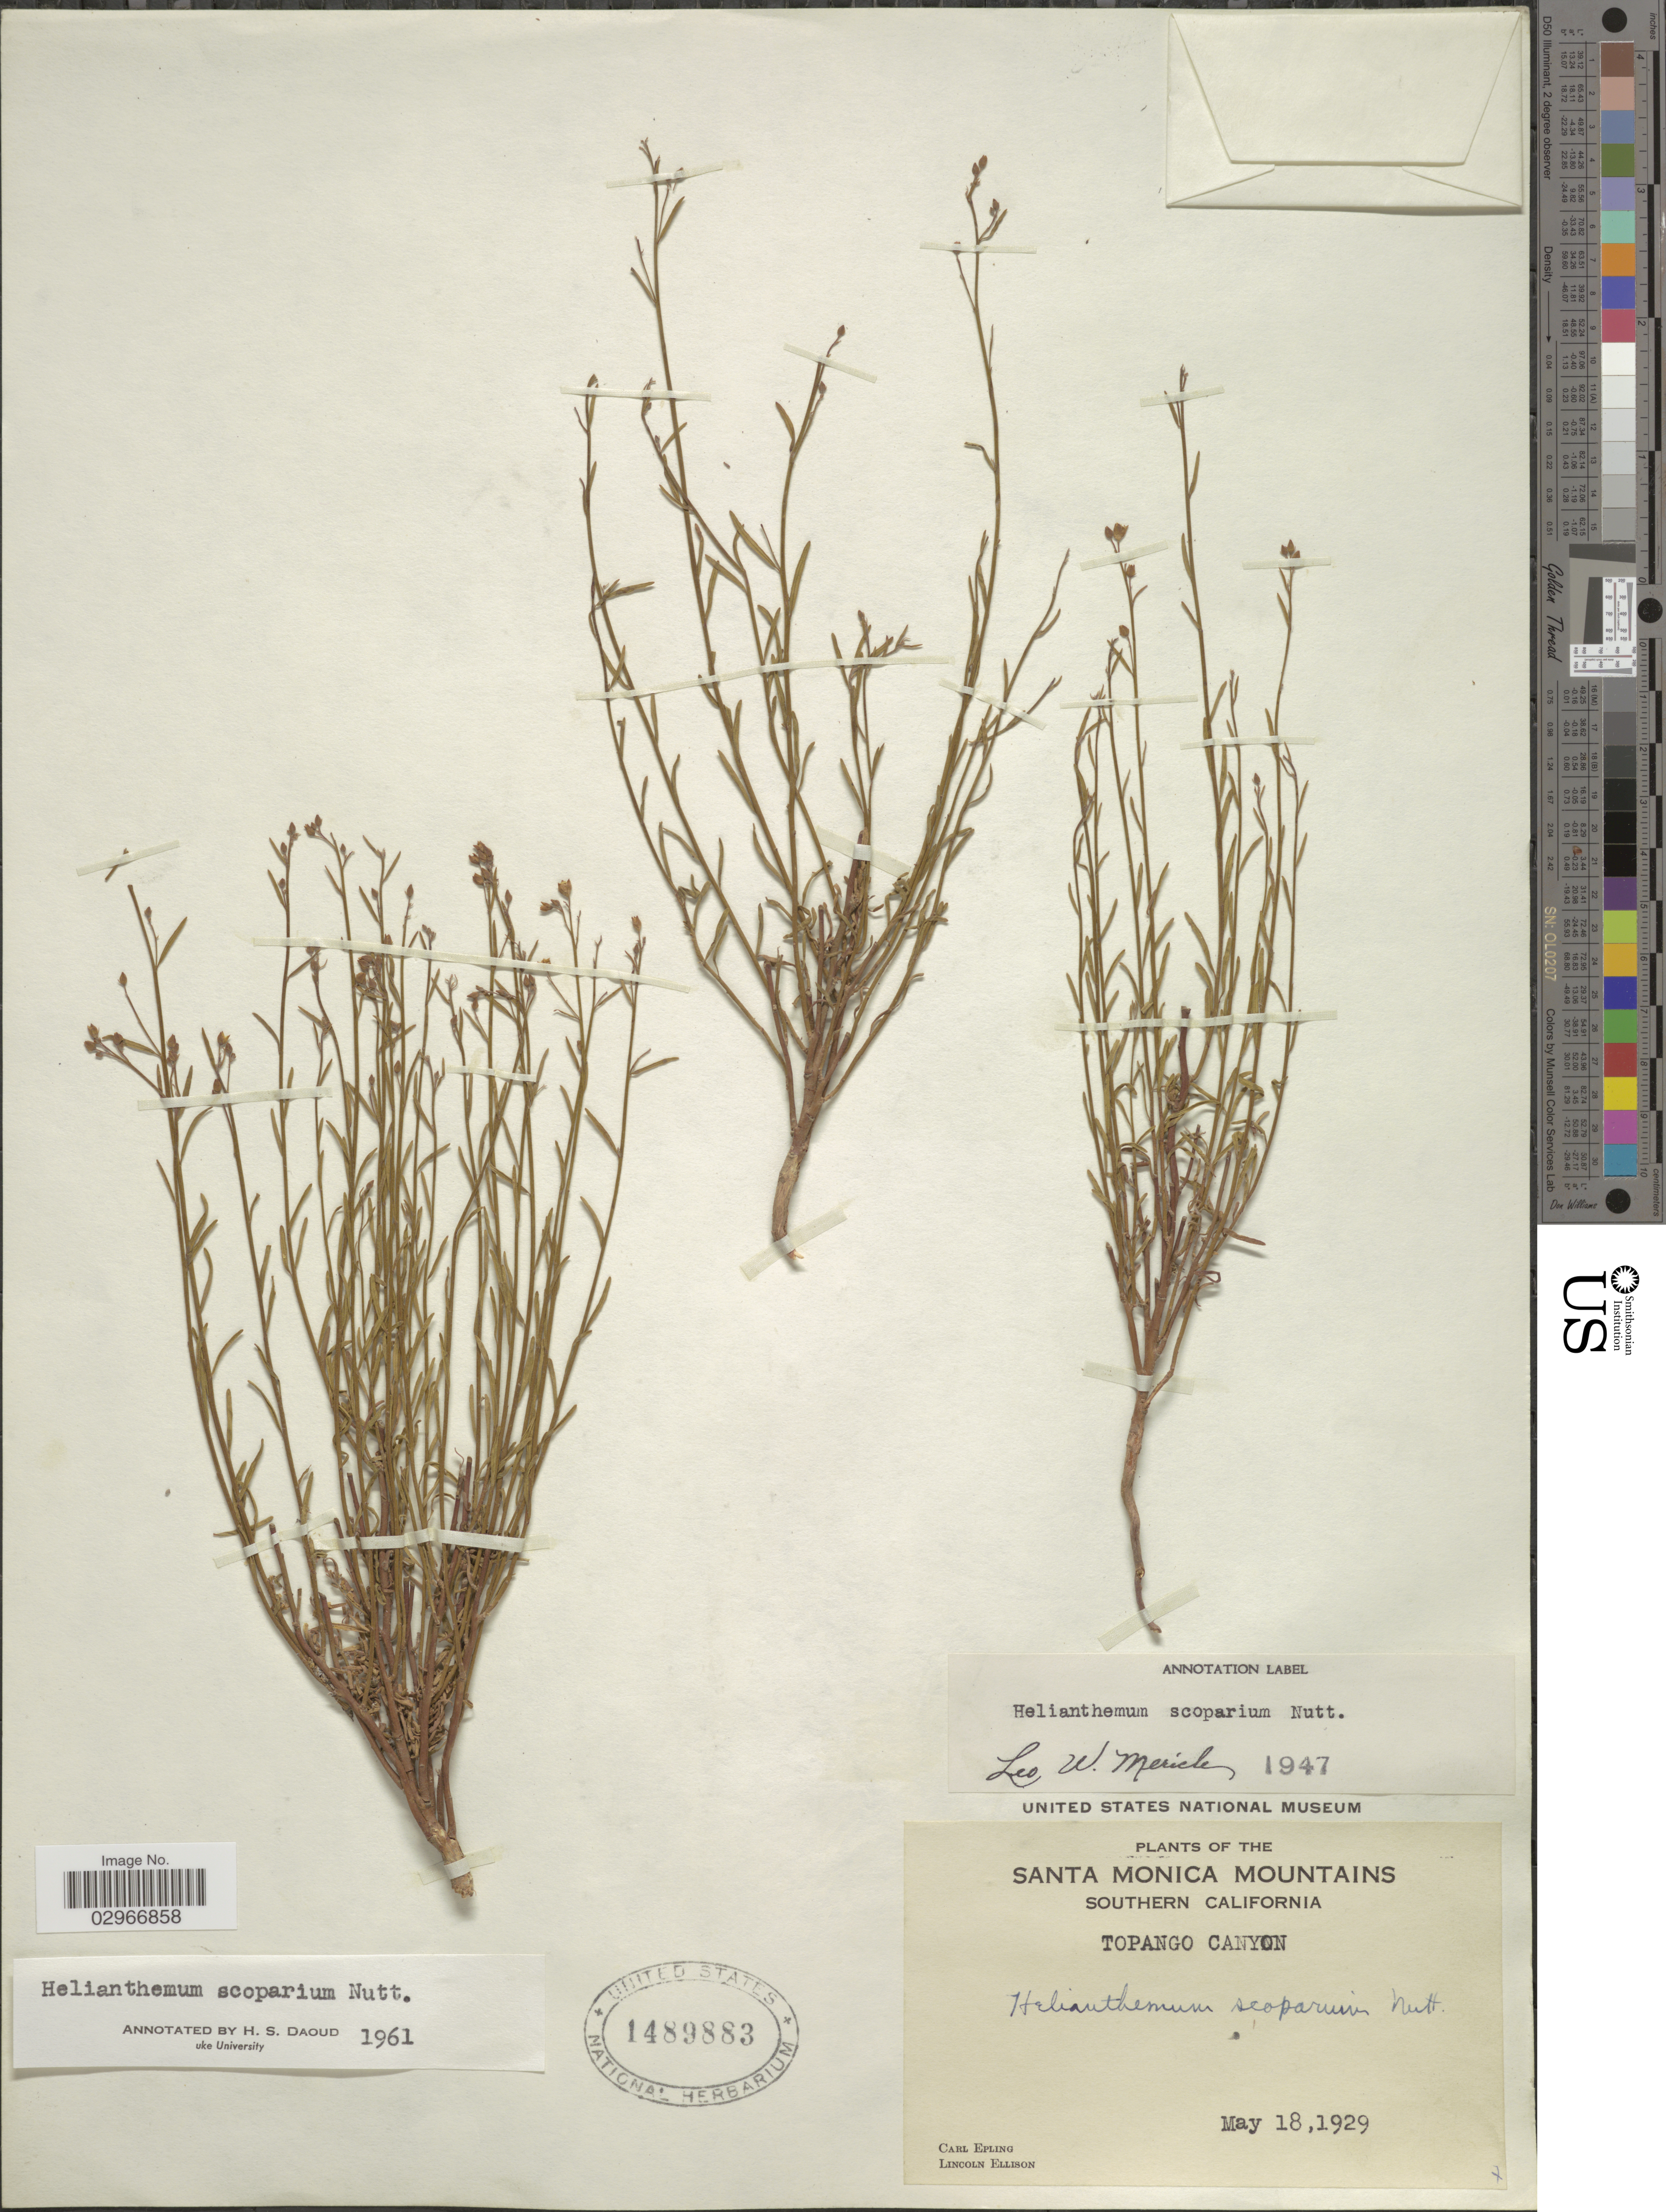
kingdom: Plantae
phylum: Tracheophyta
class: Magnoliopsida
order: Malvales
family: Cistaceae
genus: Helianthemum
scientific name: Helianthemum suffrutescens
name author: B. Schreiber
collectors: C. C. Epling & L. Ellison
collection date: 1929-05-18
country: United States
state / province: California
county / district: Los Angeles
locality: Santa Monica Mountains, Southern California. Topango Canyon.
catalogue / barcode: US 1489883